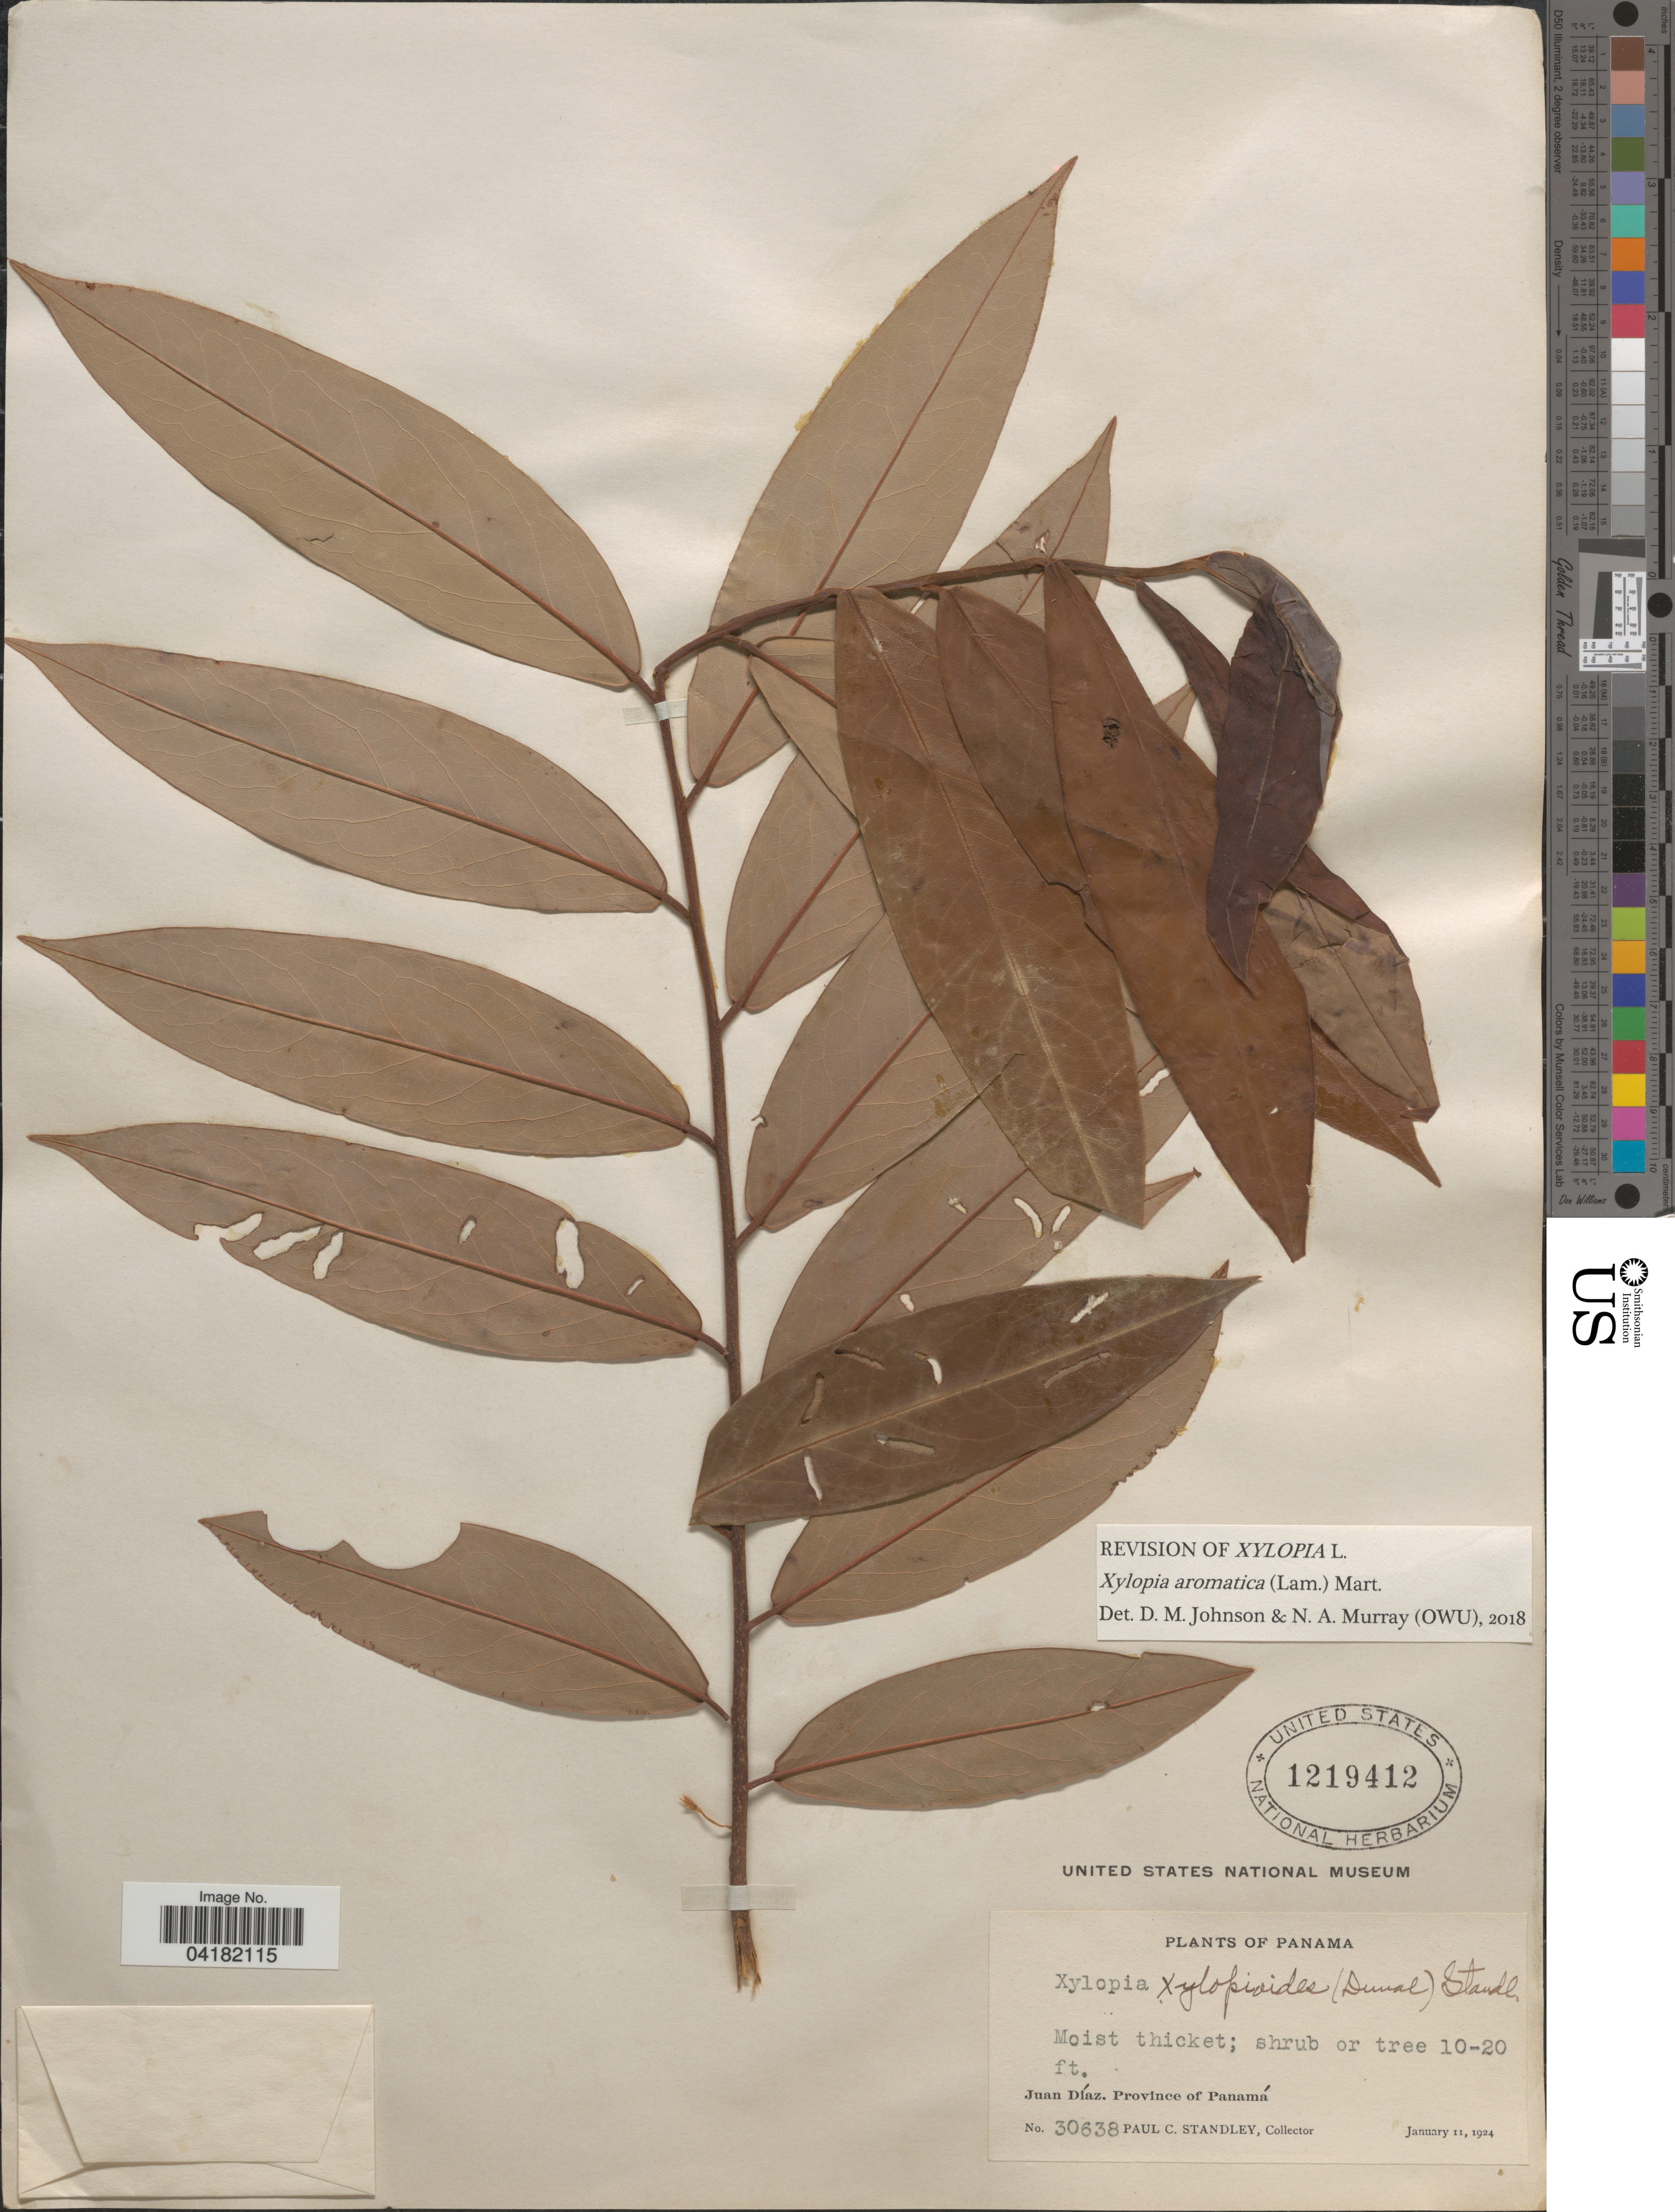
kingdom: Plantae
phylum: Tracheophyta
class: Magnoliopsida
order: Magnoliales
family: Annonaceae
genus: Xylopia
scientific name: Xylopia aromatica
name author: (Lam.) Mart.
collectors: P. C. Standley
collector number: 30638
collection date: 1924-01-11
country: Panama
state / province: Panamá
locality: Juan Díaz.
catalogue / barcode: US 1219412